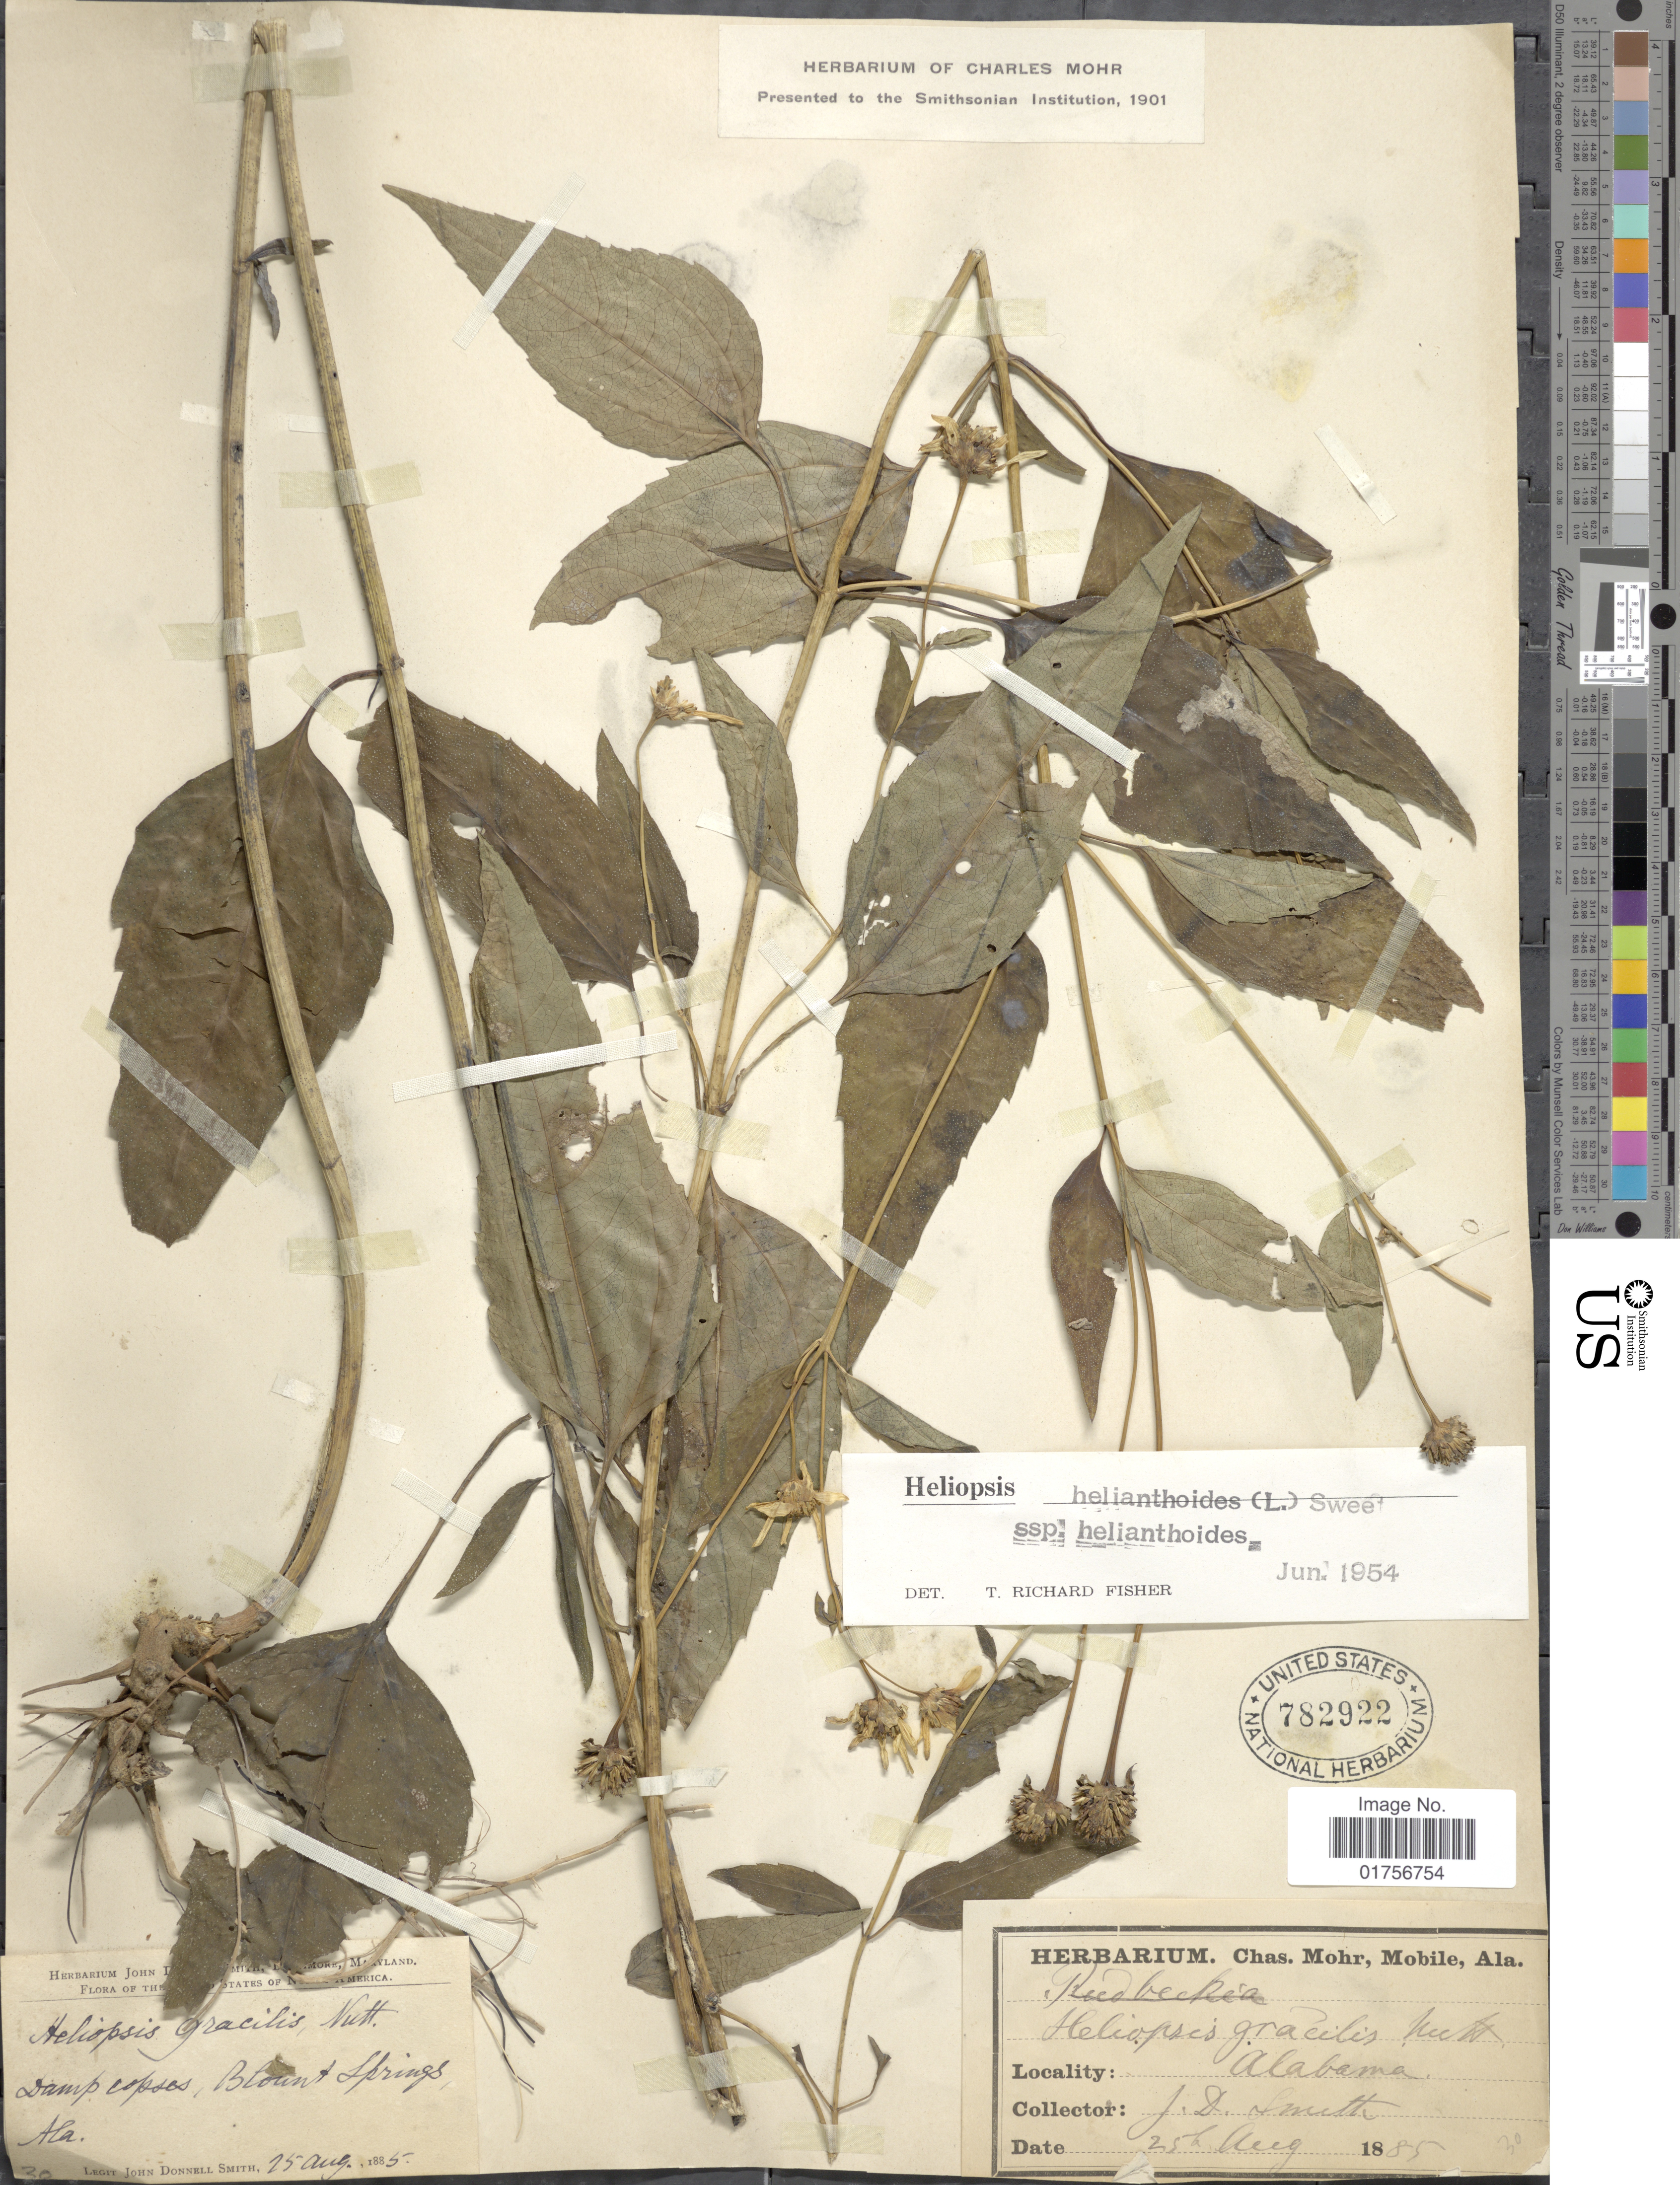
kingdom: Plantae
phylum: Tracheophyta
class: Magnoliopsida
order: Asterales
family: Asteraceae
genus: Heliopsis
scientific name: Heliopsis helianthoides subsp. helianthoides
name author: (L.) Sweet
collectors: J. Donnell Smith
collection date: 1885-08-25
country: United States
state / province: Alabama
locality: Blount Springs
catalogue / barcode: US 782922